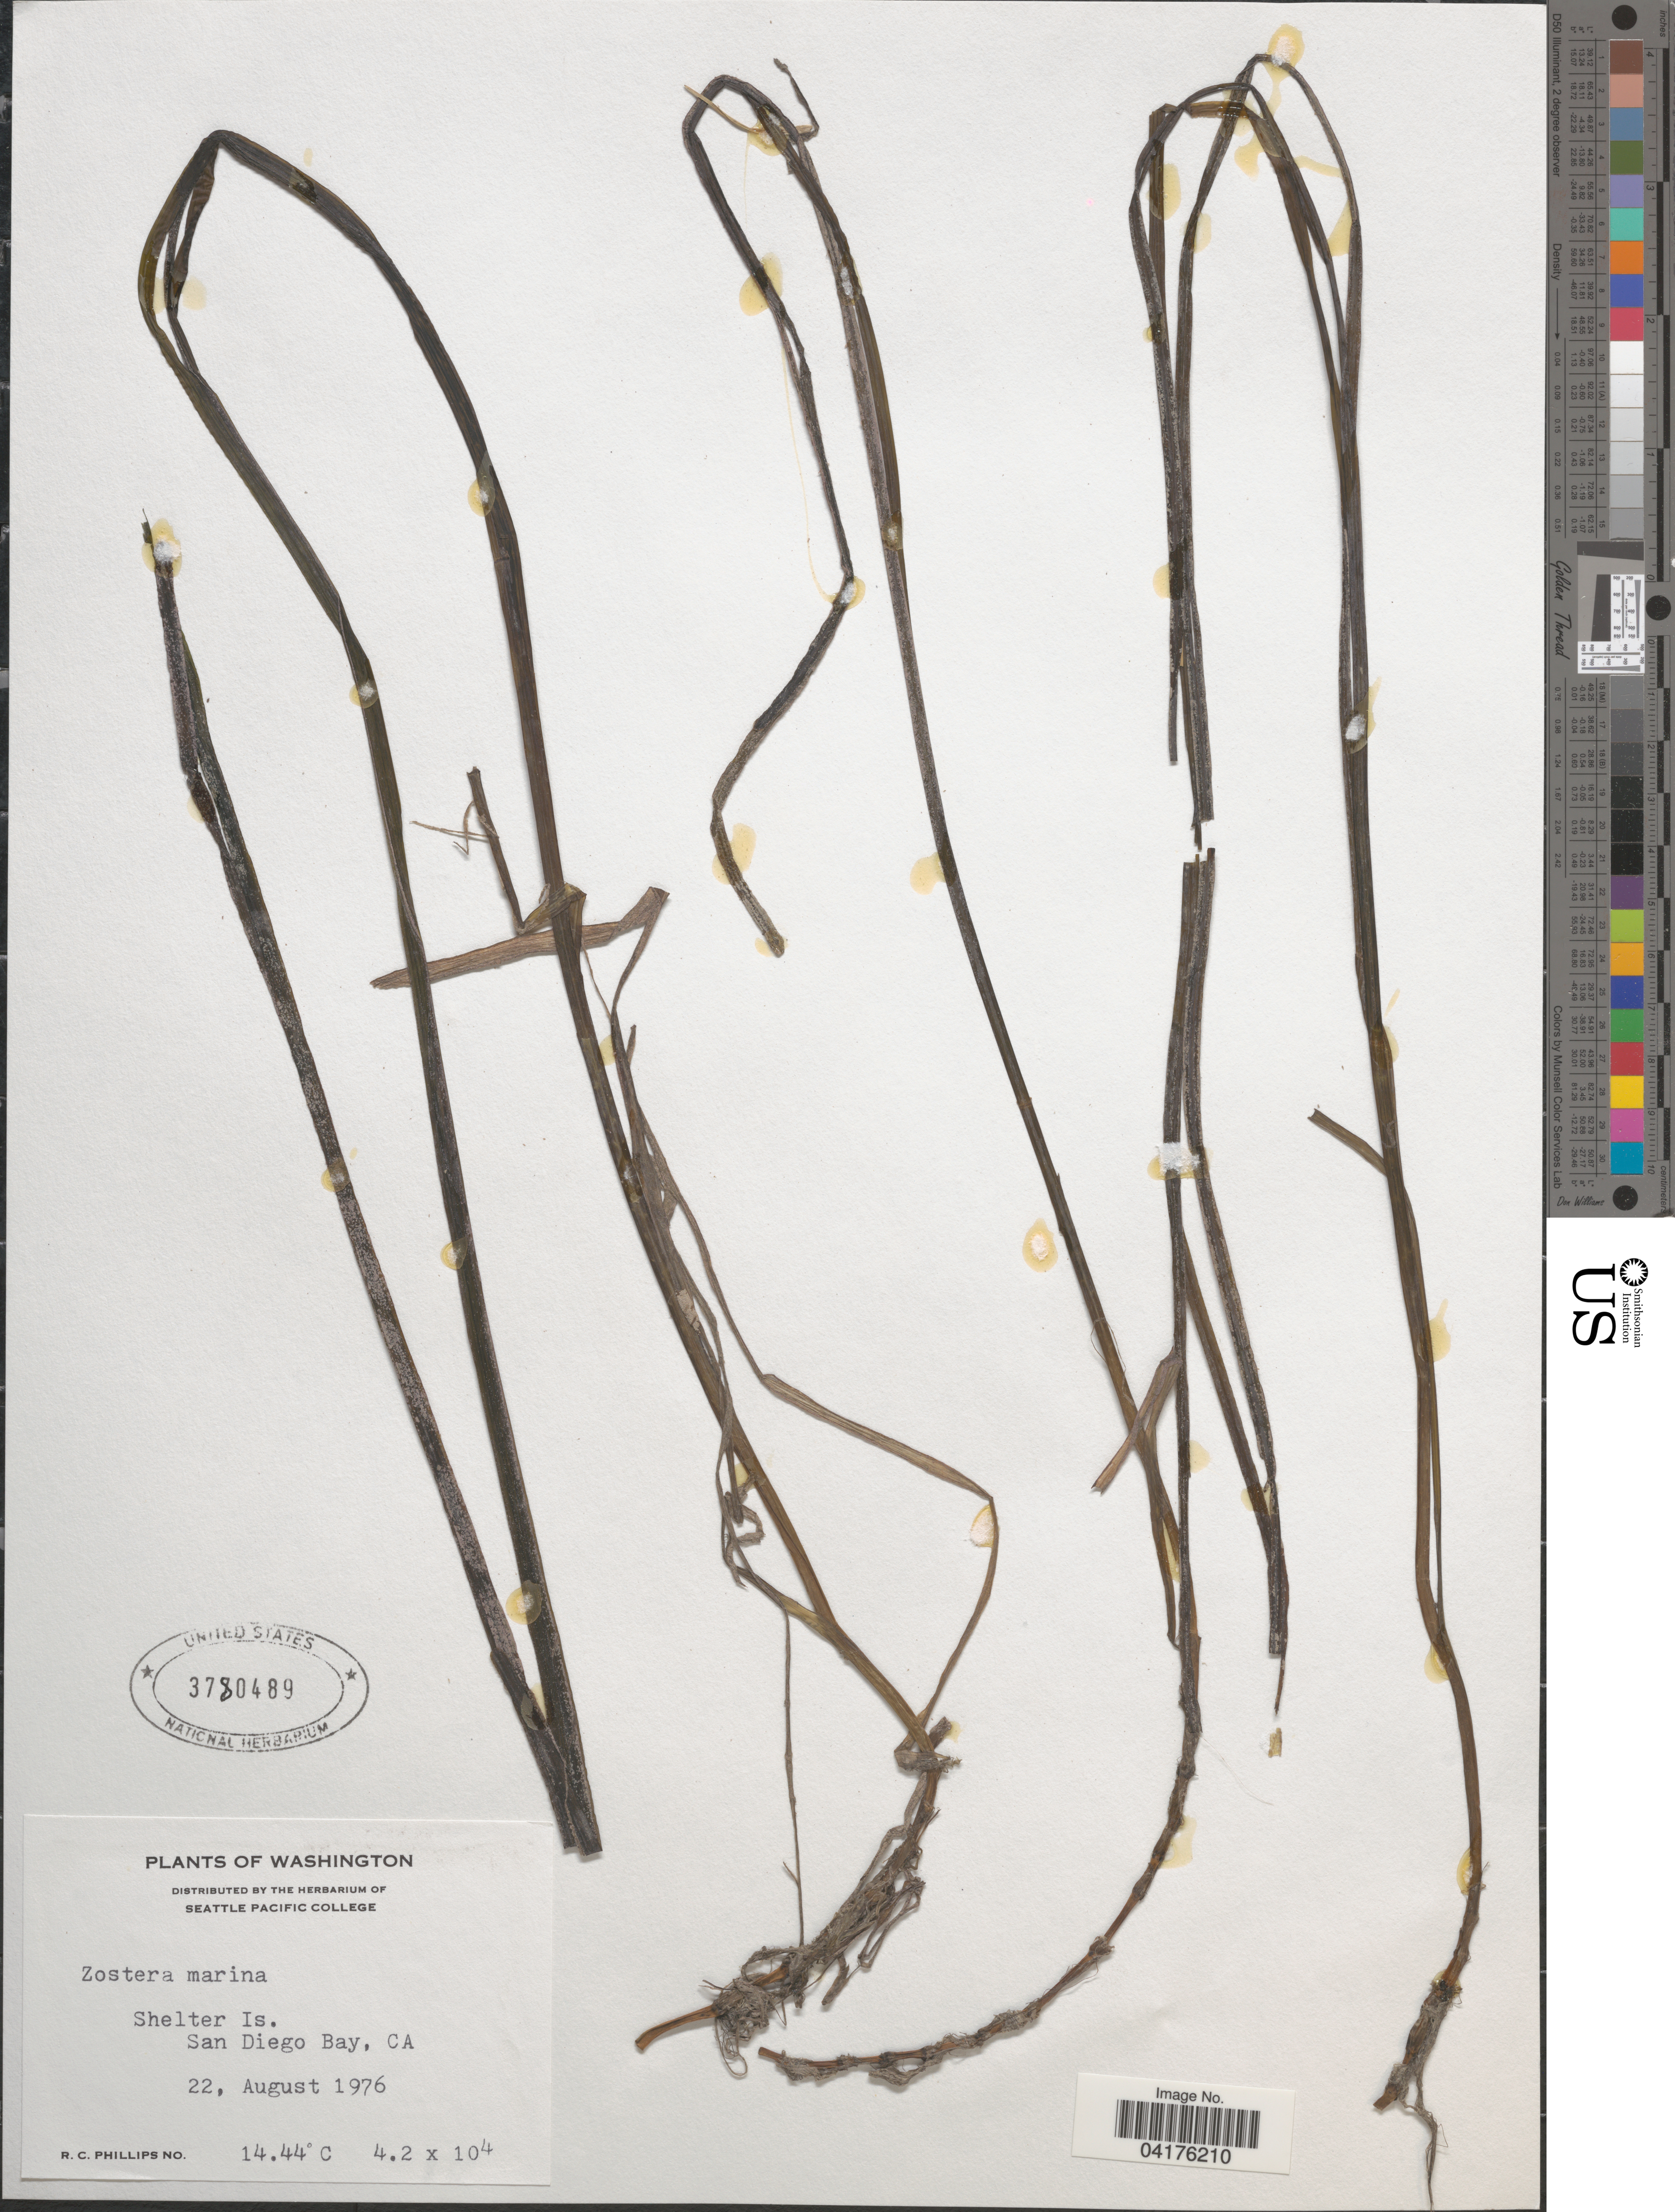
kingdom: Plantae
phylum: Tracheophyta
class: Liliopsida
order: Alismatales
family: Zosteraceae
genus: Zostera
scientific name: Zostera marina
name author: L.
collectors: R. C. Phillips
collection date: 1976-08-22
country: United States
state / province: California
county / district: San Diego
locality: Shelter Is. San Diego Bay.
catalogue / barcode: US 3780489